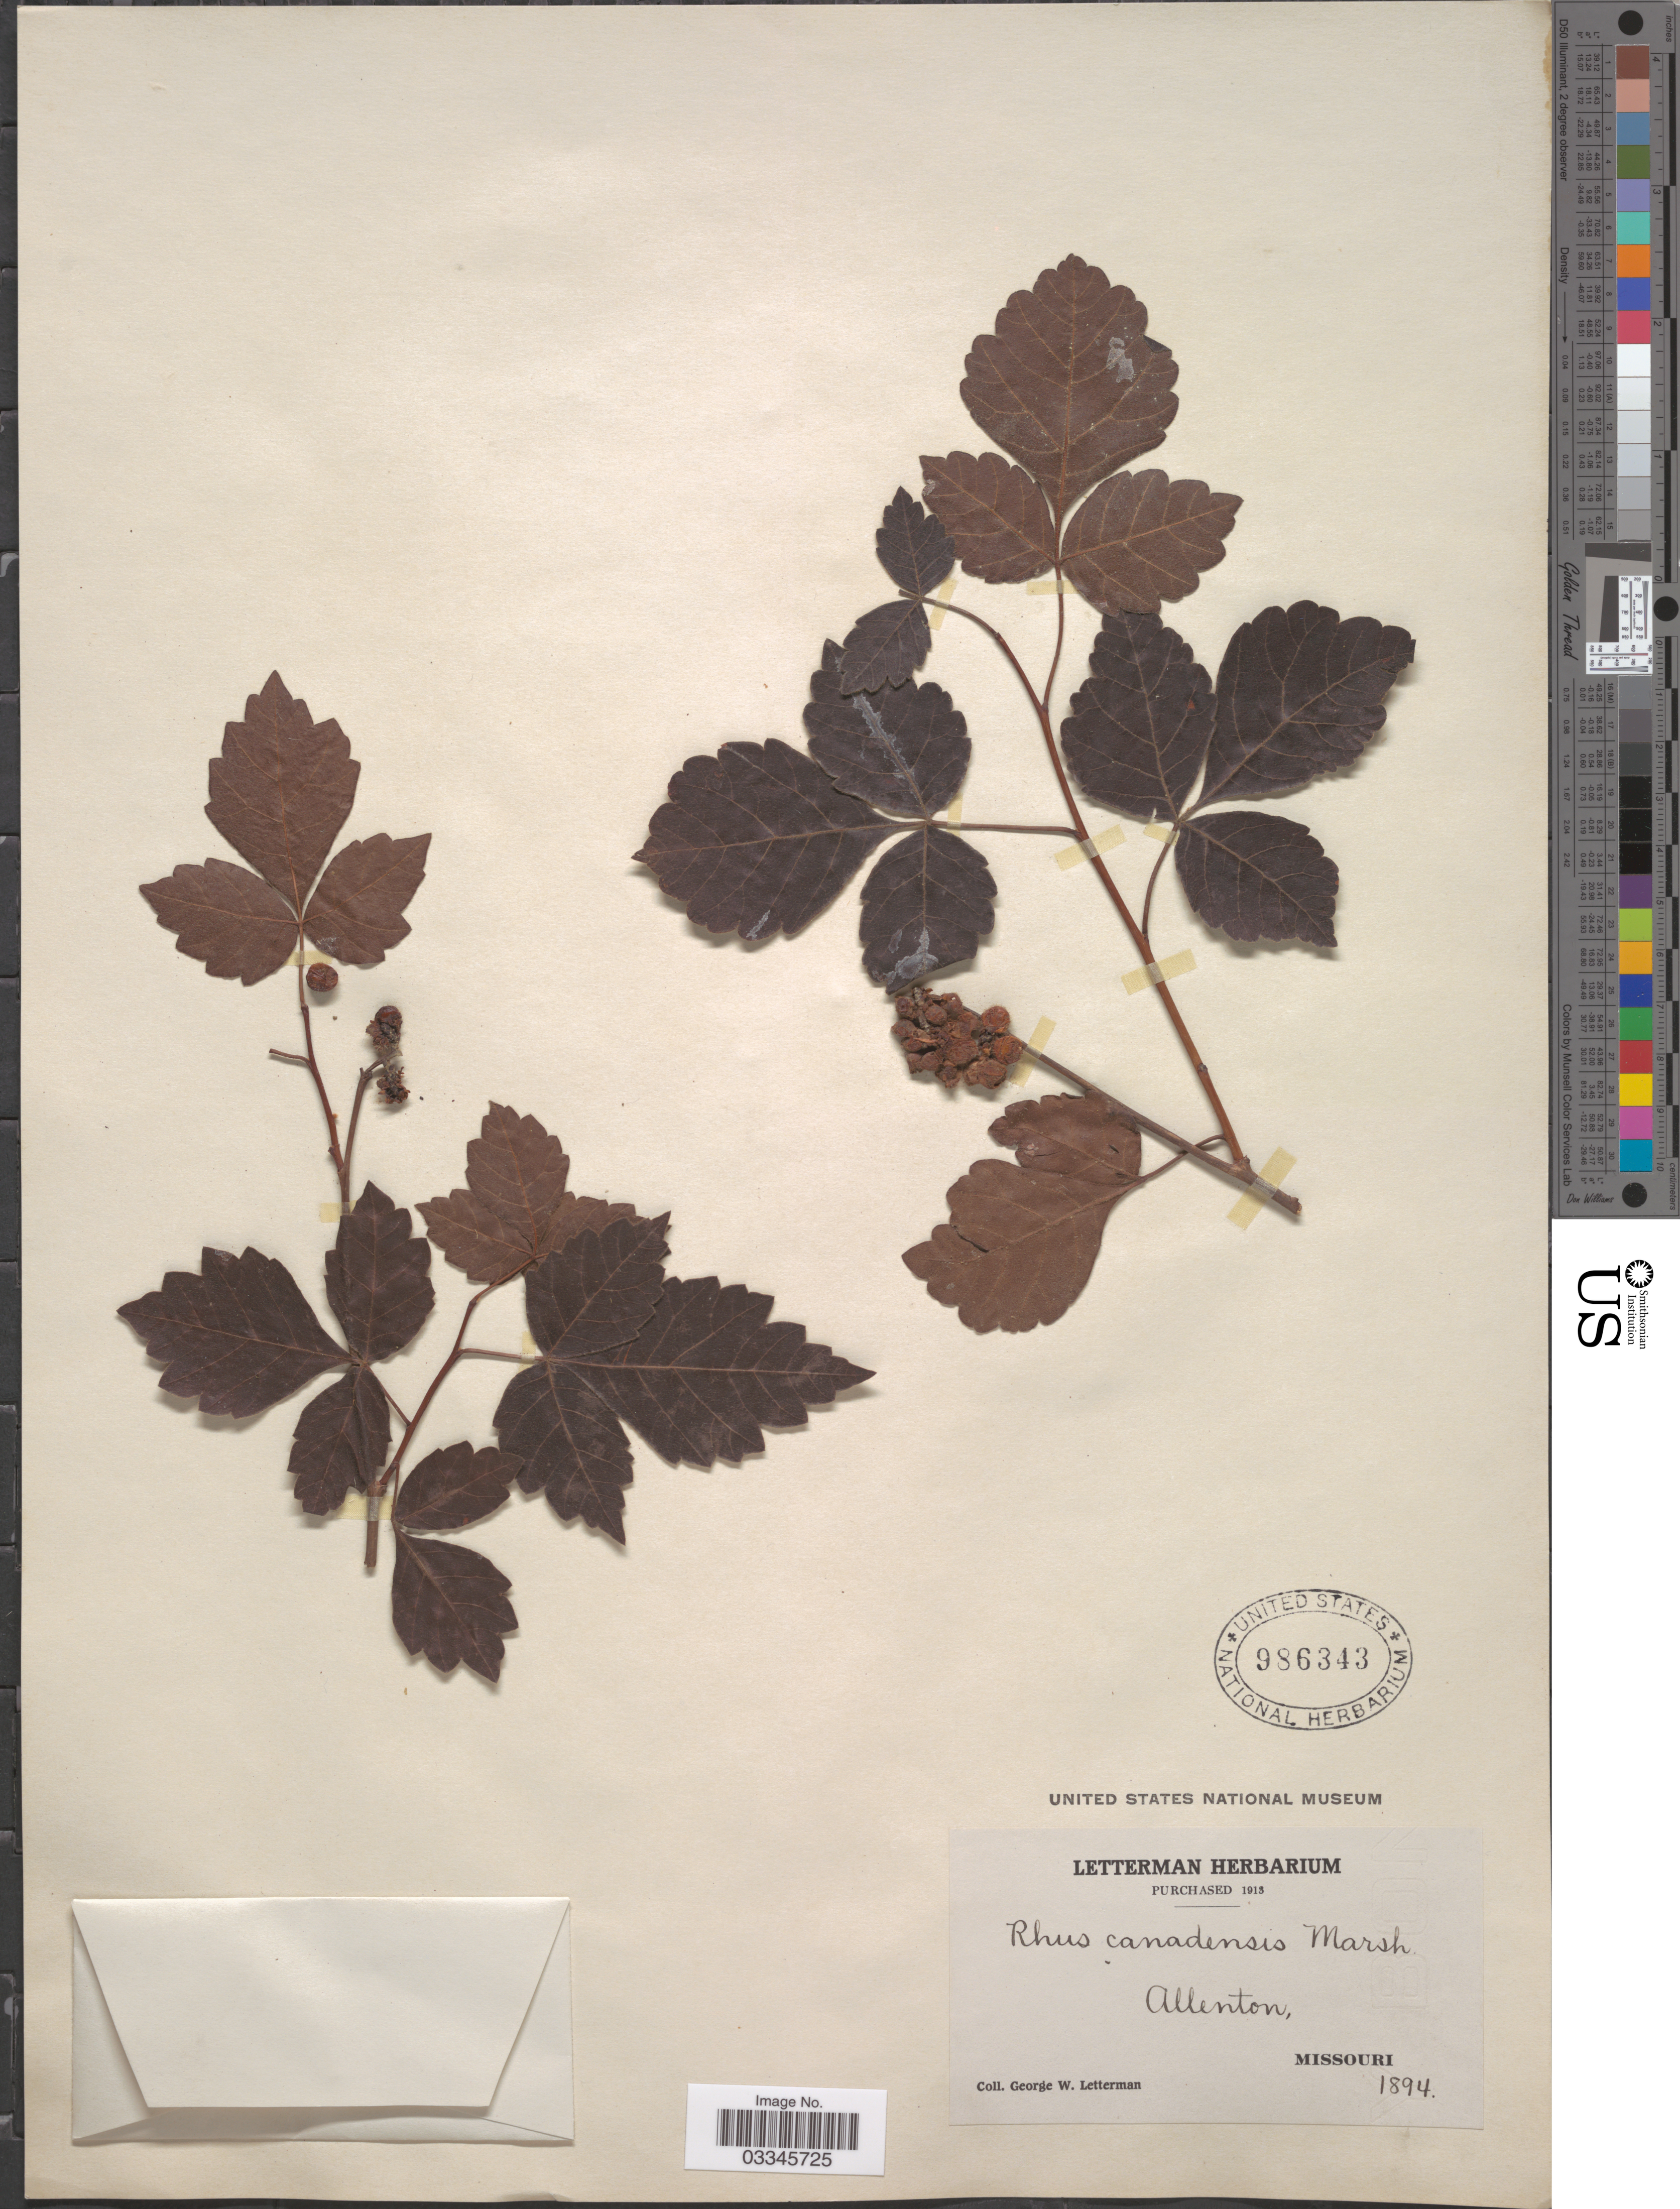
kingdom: Plantae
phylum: Tracheophyta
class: Magnoliopsida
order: Sapindales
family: Anacardiaceae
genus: Rhus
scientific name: Rhus canadensis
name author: Marshall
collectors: G. W. Letterman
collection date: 1894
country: United States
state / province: Missouri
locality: Allenton.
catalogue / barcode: US 986343